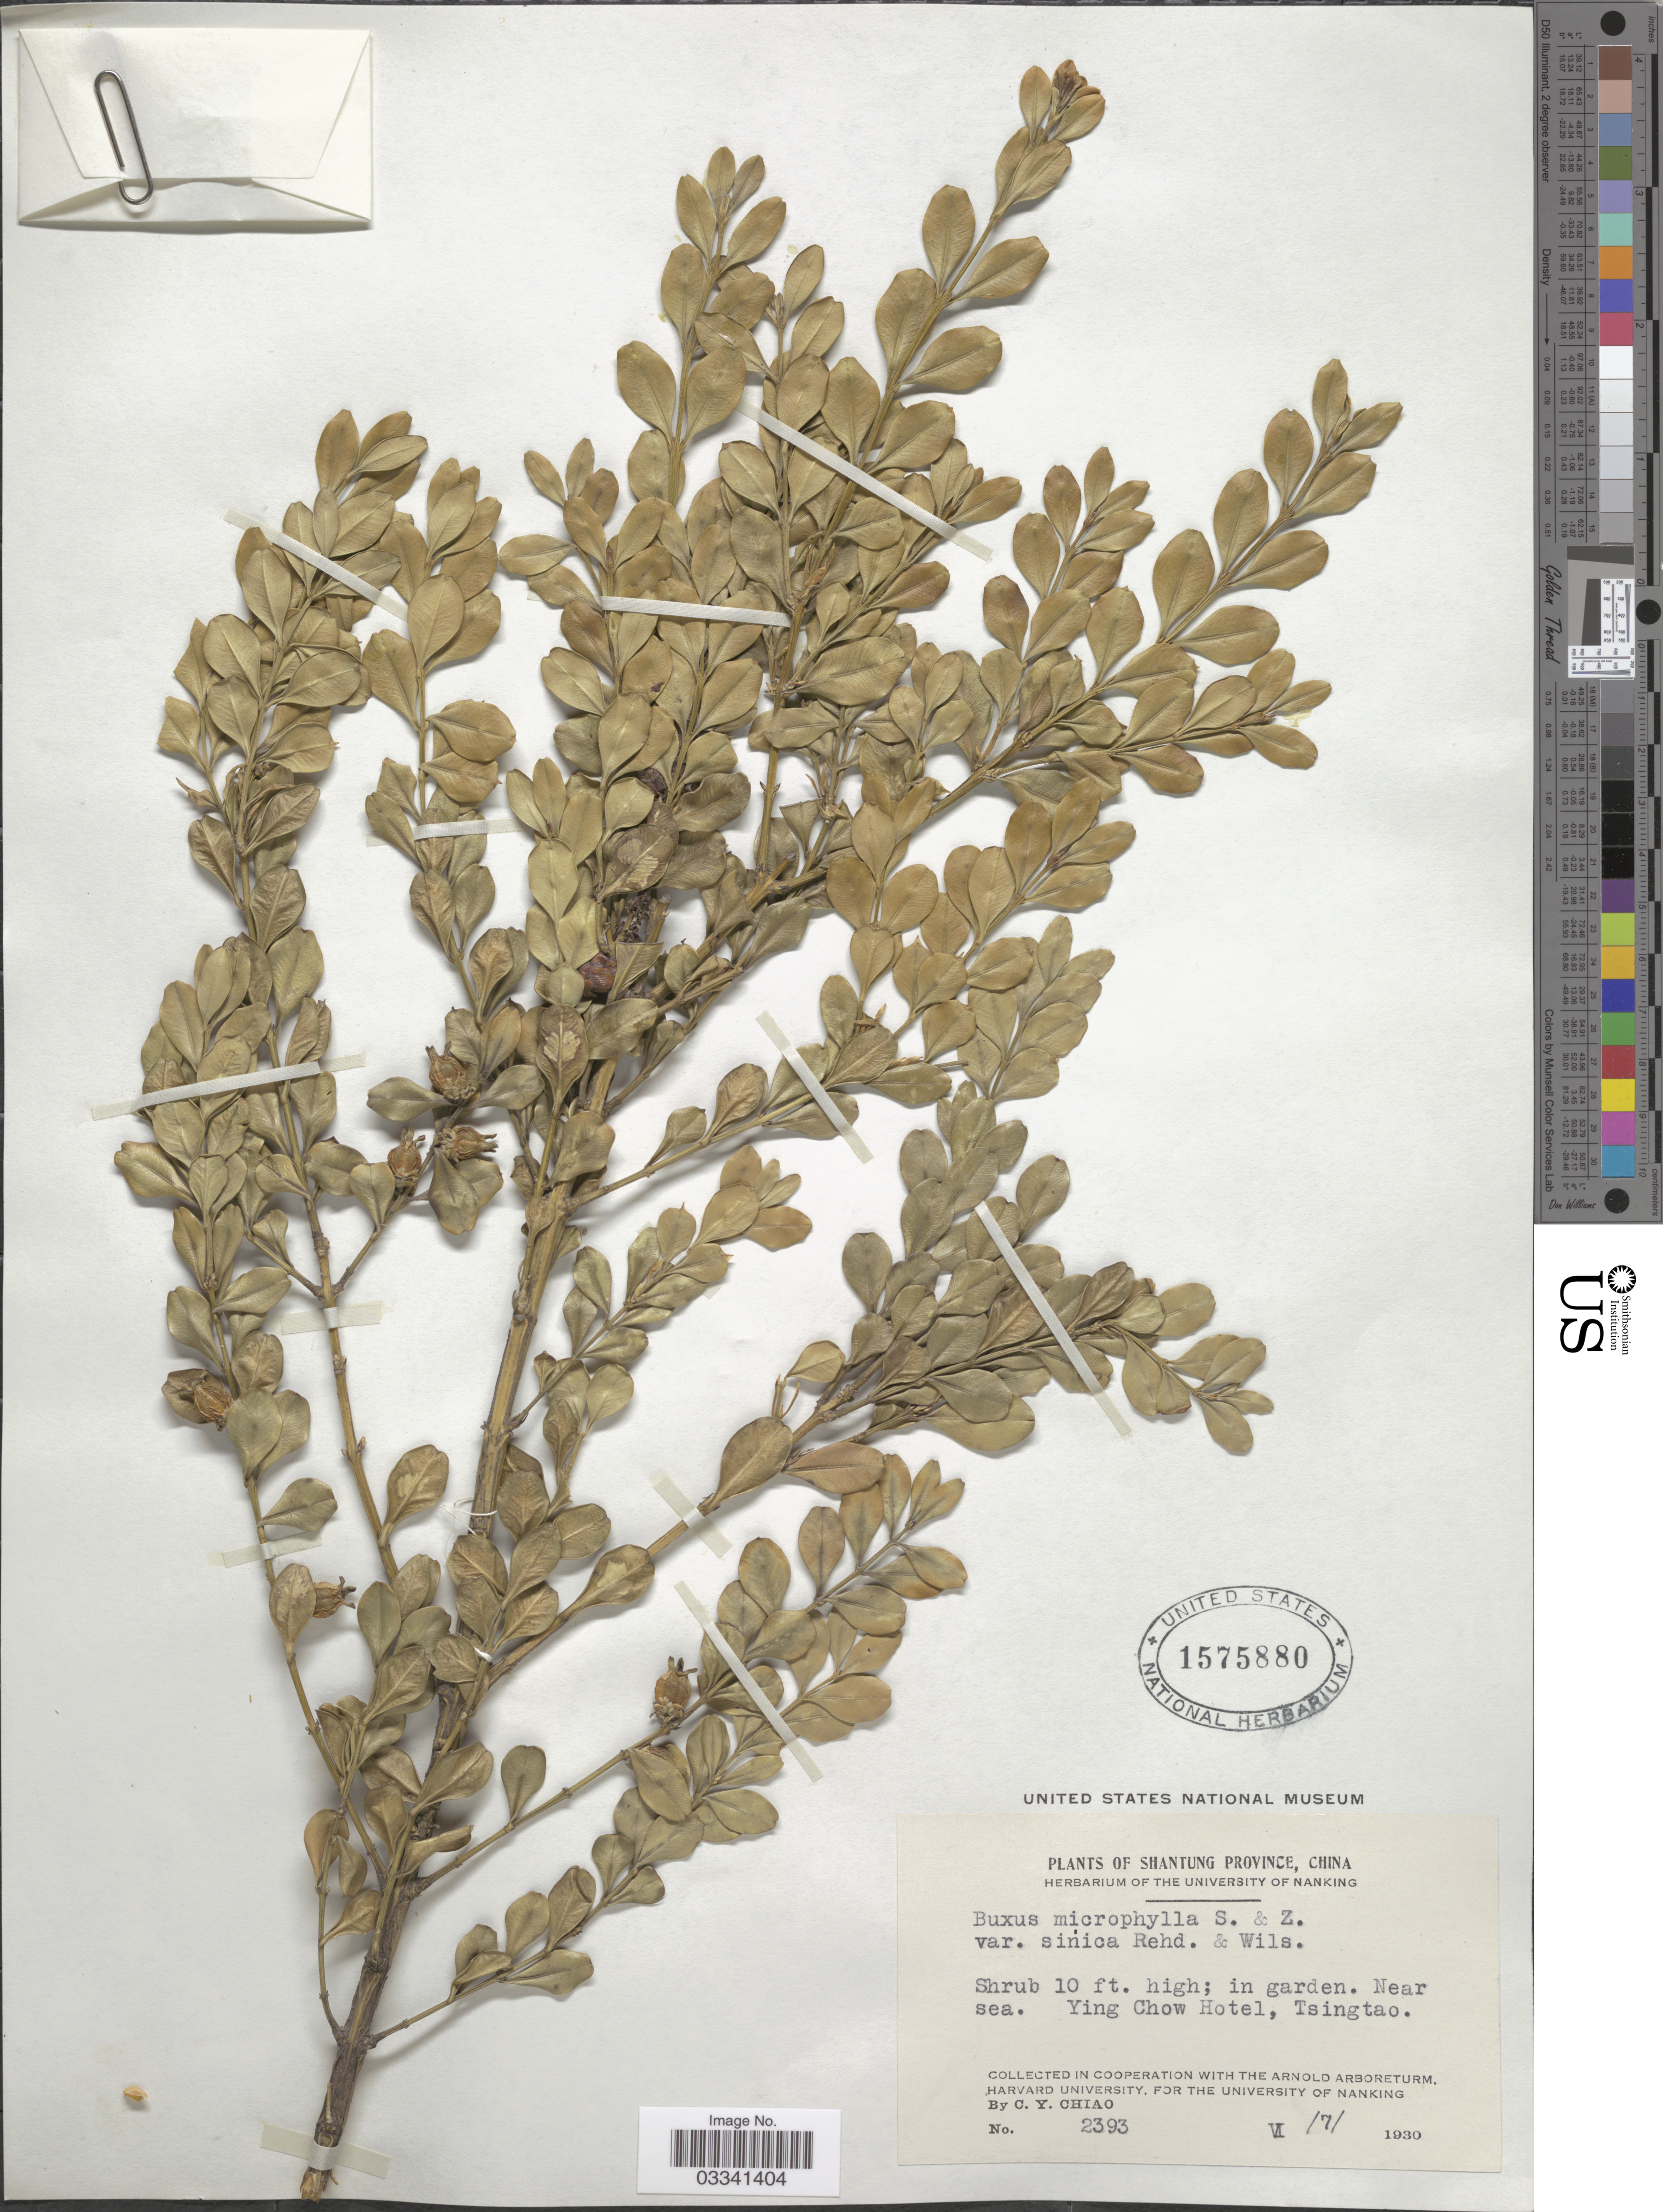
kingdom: Plantae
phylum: Tracheophyta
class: Magnoliopsida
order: Buxales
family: Buxaceae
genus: Buxus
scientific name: Buxus microphylla var. sinica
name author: Rehder & E.H. Wilson in Sarg.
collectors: C. Y. Chiao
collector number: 2393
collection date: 1930-06-07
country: China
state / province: Shandong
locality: Shantung Province. Near sea. Ying Chow Hotel, Tsingtao.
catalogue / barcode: US 1575880